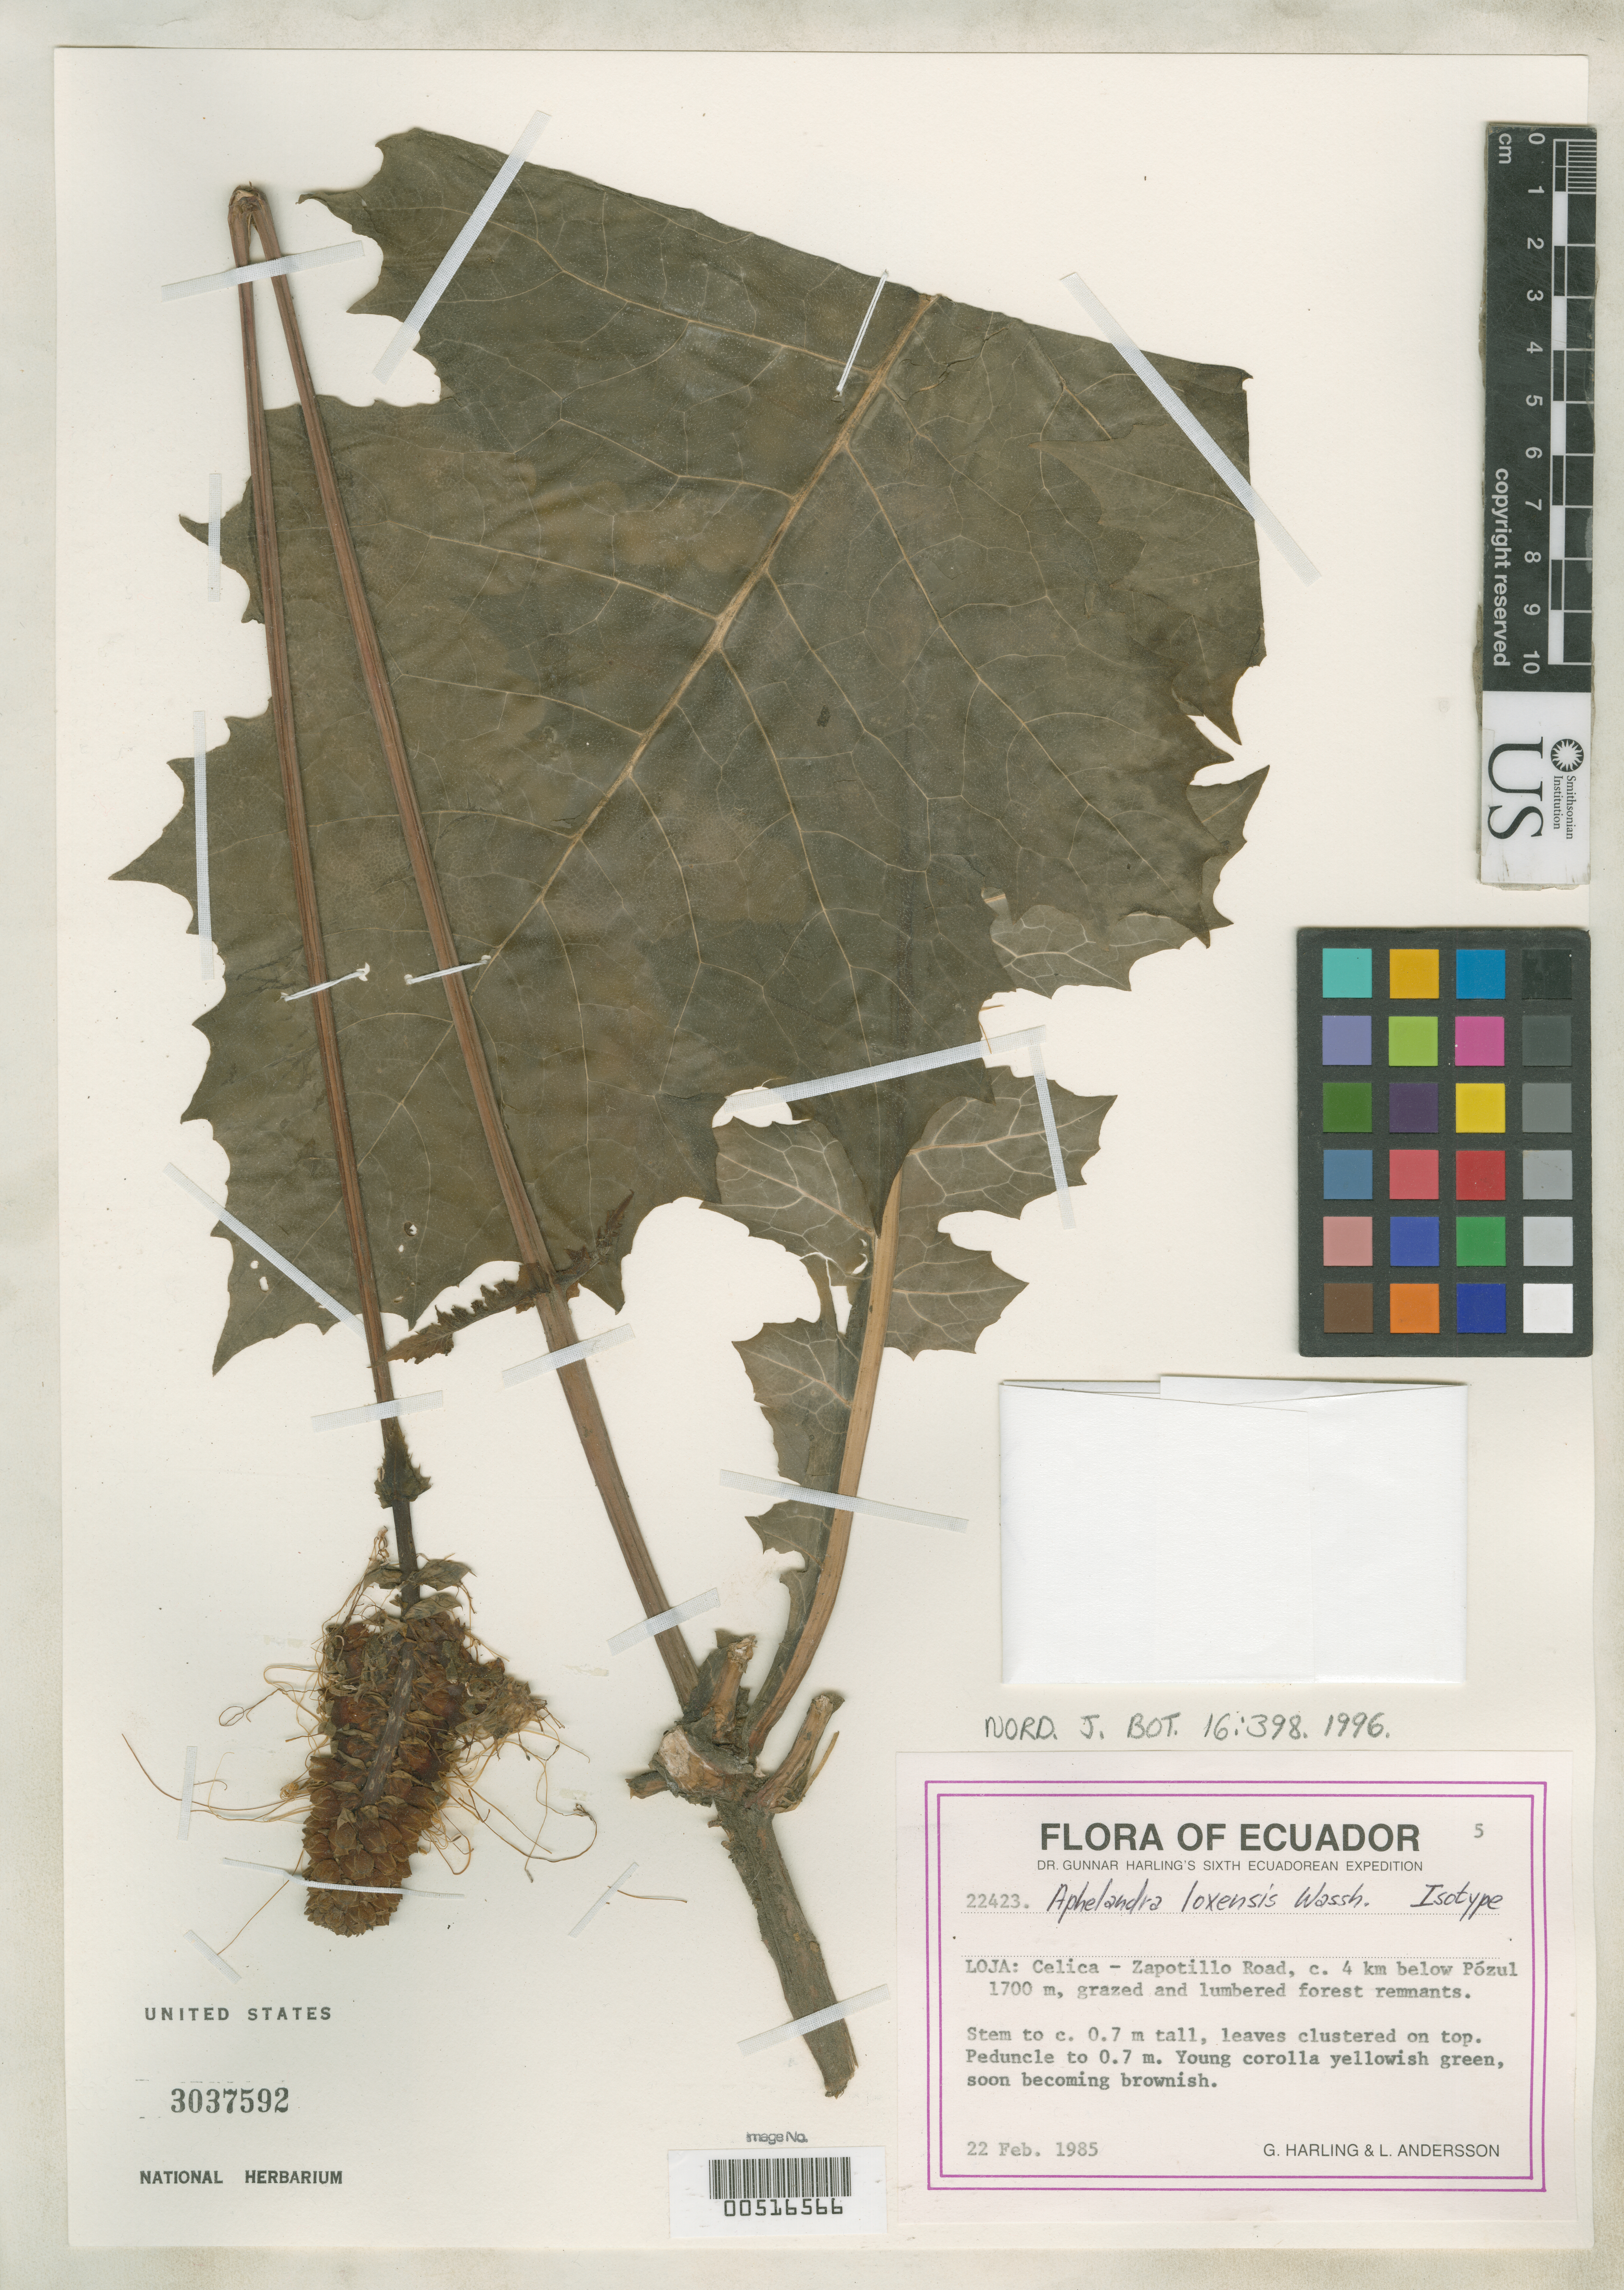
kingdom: Plantae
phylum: Tracheophyta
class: Magnoliopsida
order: Lamiales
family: Acanthaceae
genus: Aphelandra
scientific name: Aphelandra loxensis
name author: Wassh.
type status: Isotype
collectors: G. Harling & L. Andersson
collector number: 22423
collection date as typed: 22 Feb 1985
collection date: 1985-02-22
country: Ecuador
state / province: Loja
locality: Celica - Zapotillo road, ca. 4 km below Pozul.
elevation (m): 1700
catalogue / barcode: US 3037592